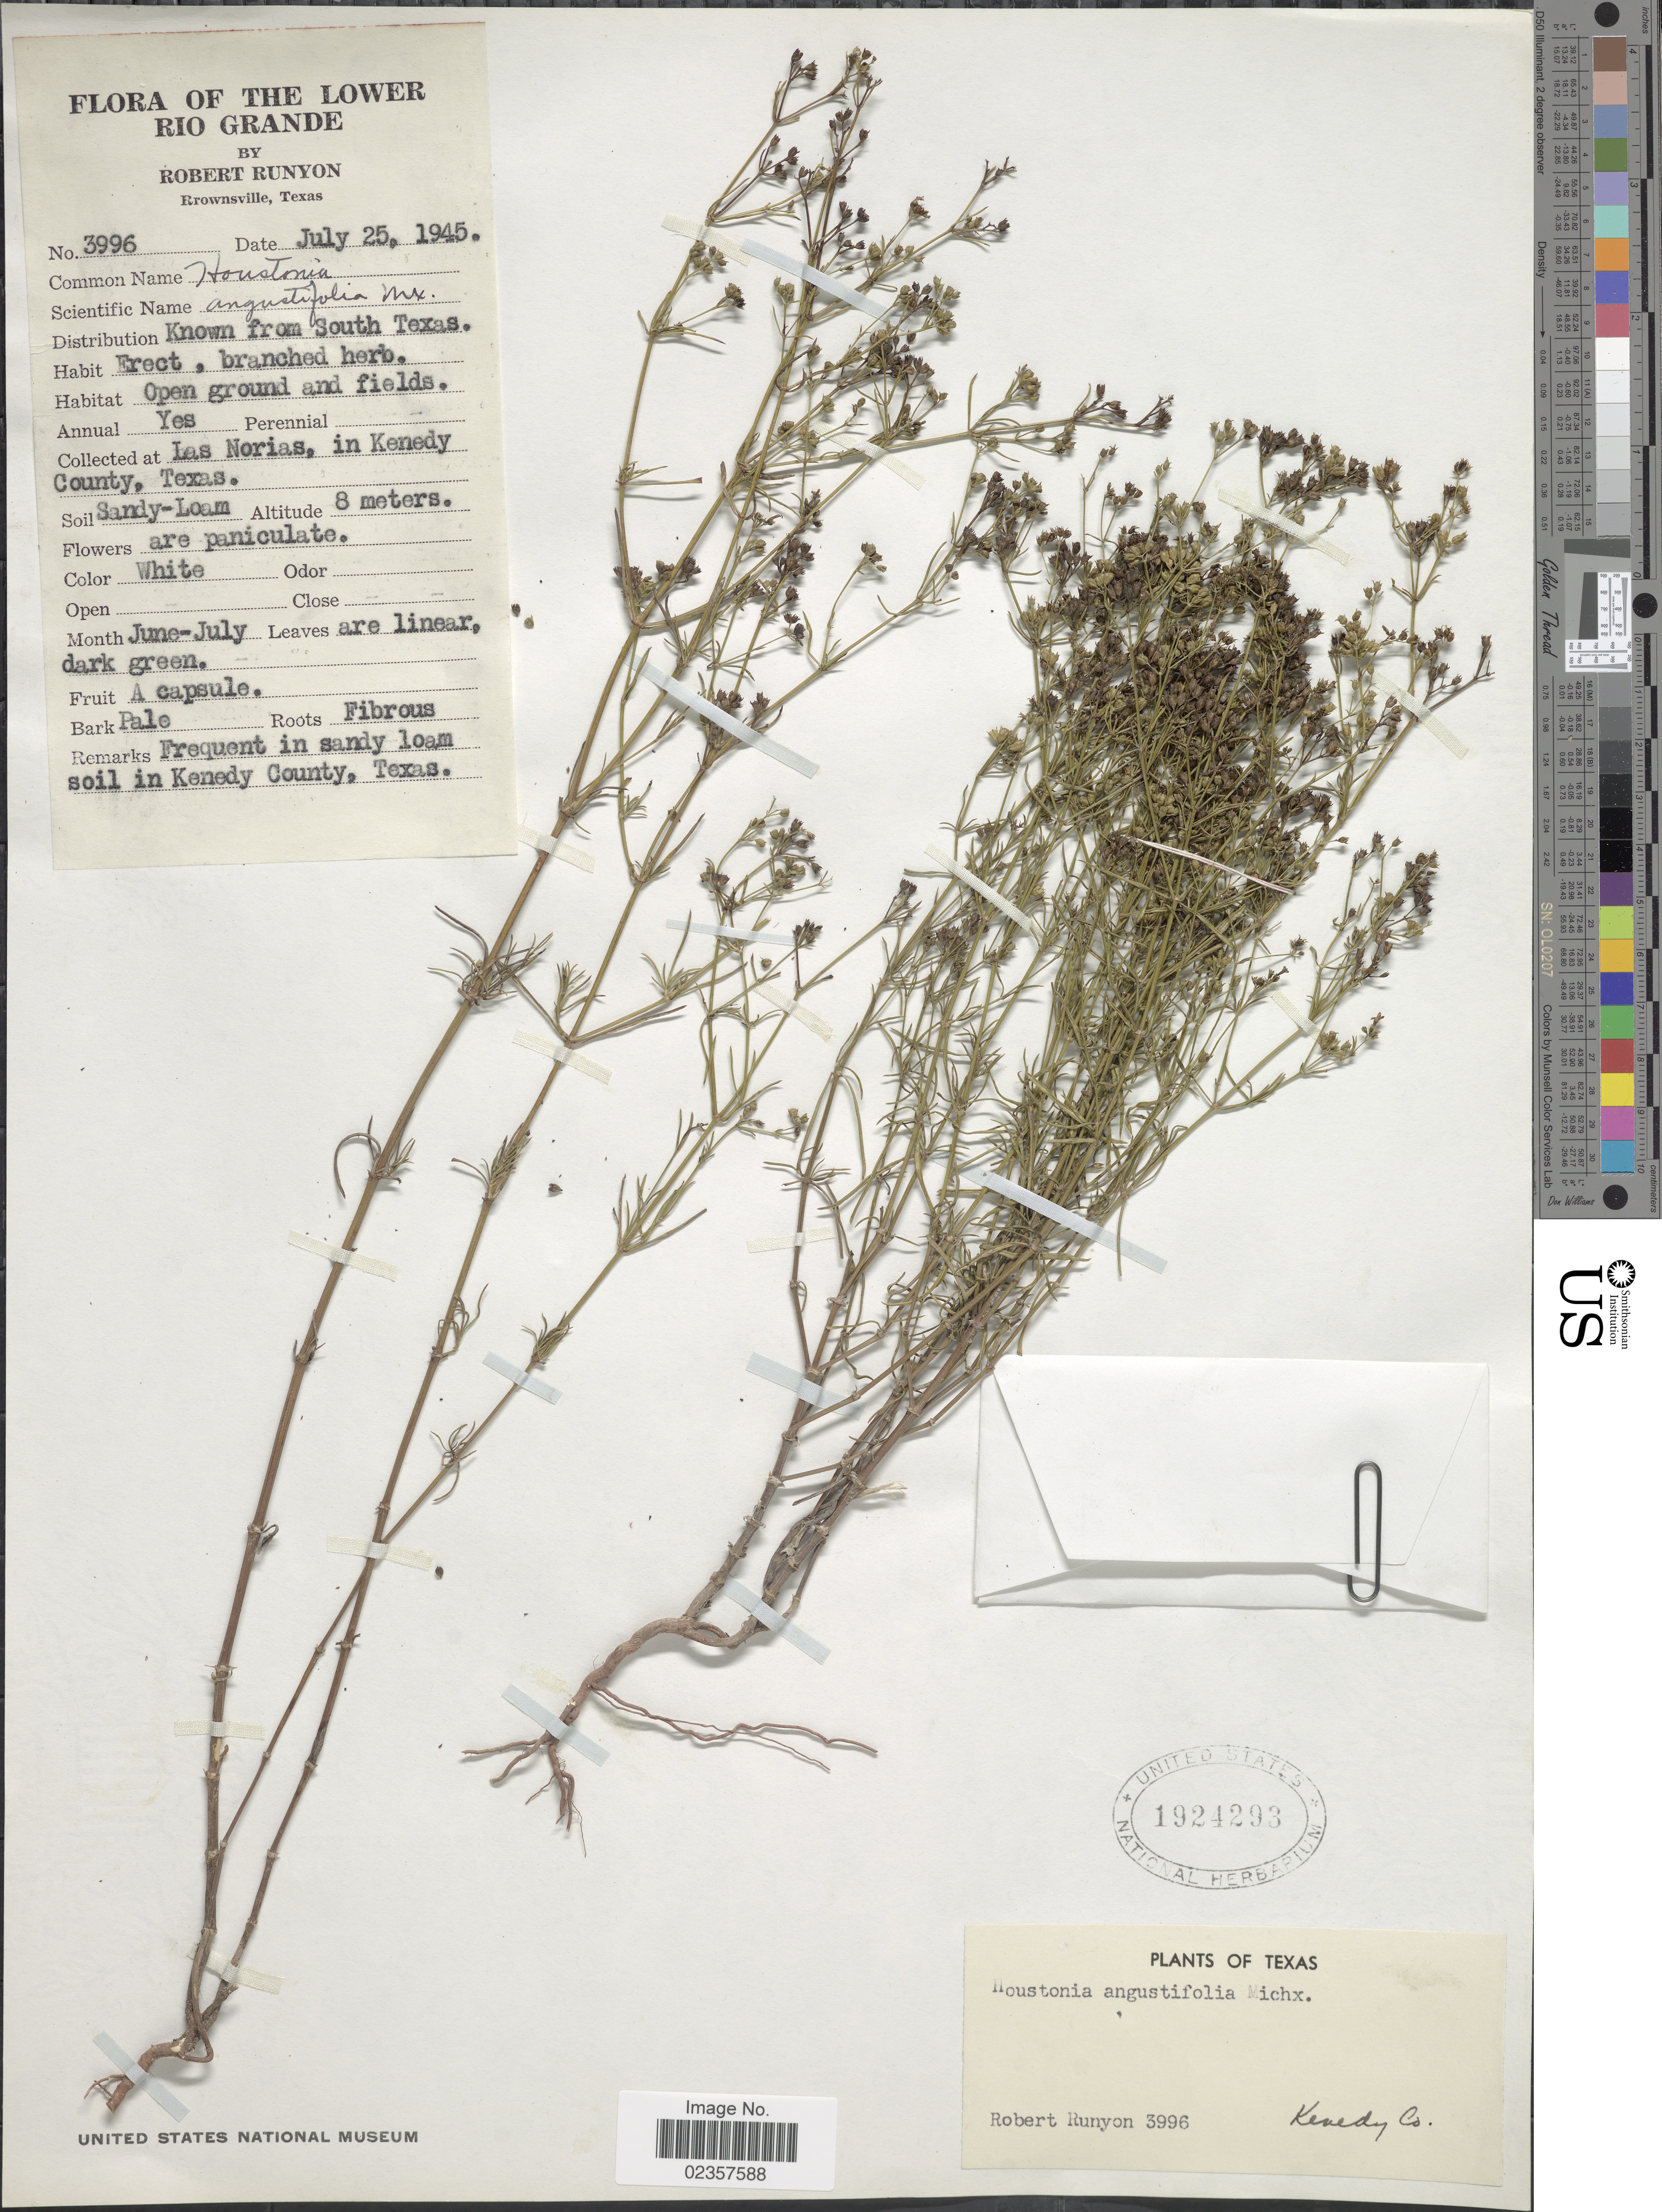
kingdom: Plantae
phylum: Tracheophyta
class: Magnoliopsida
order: Gentianales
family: Rubiaceae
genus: Houstonia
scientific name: Houstonia nigricans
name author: (Lam.) Fernald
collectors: R. Runyon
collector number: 3996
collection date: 1945-07-25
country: United States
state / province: Texas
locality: Lower Rio Grande. Las Norias, in Kenedy County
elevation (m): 8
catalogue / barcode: US 1924293